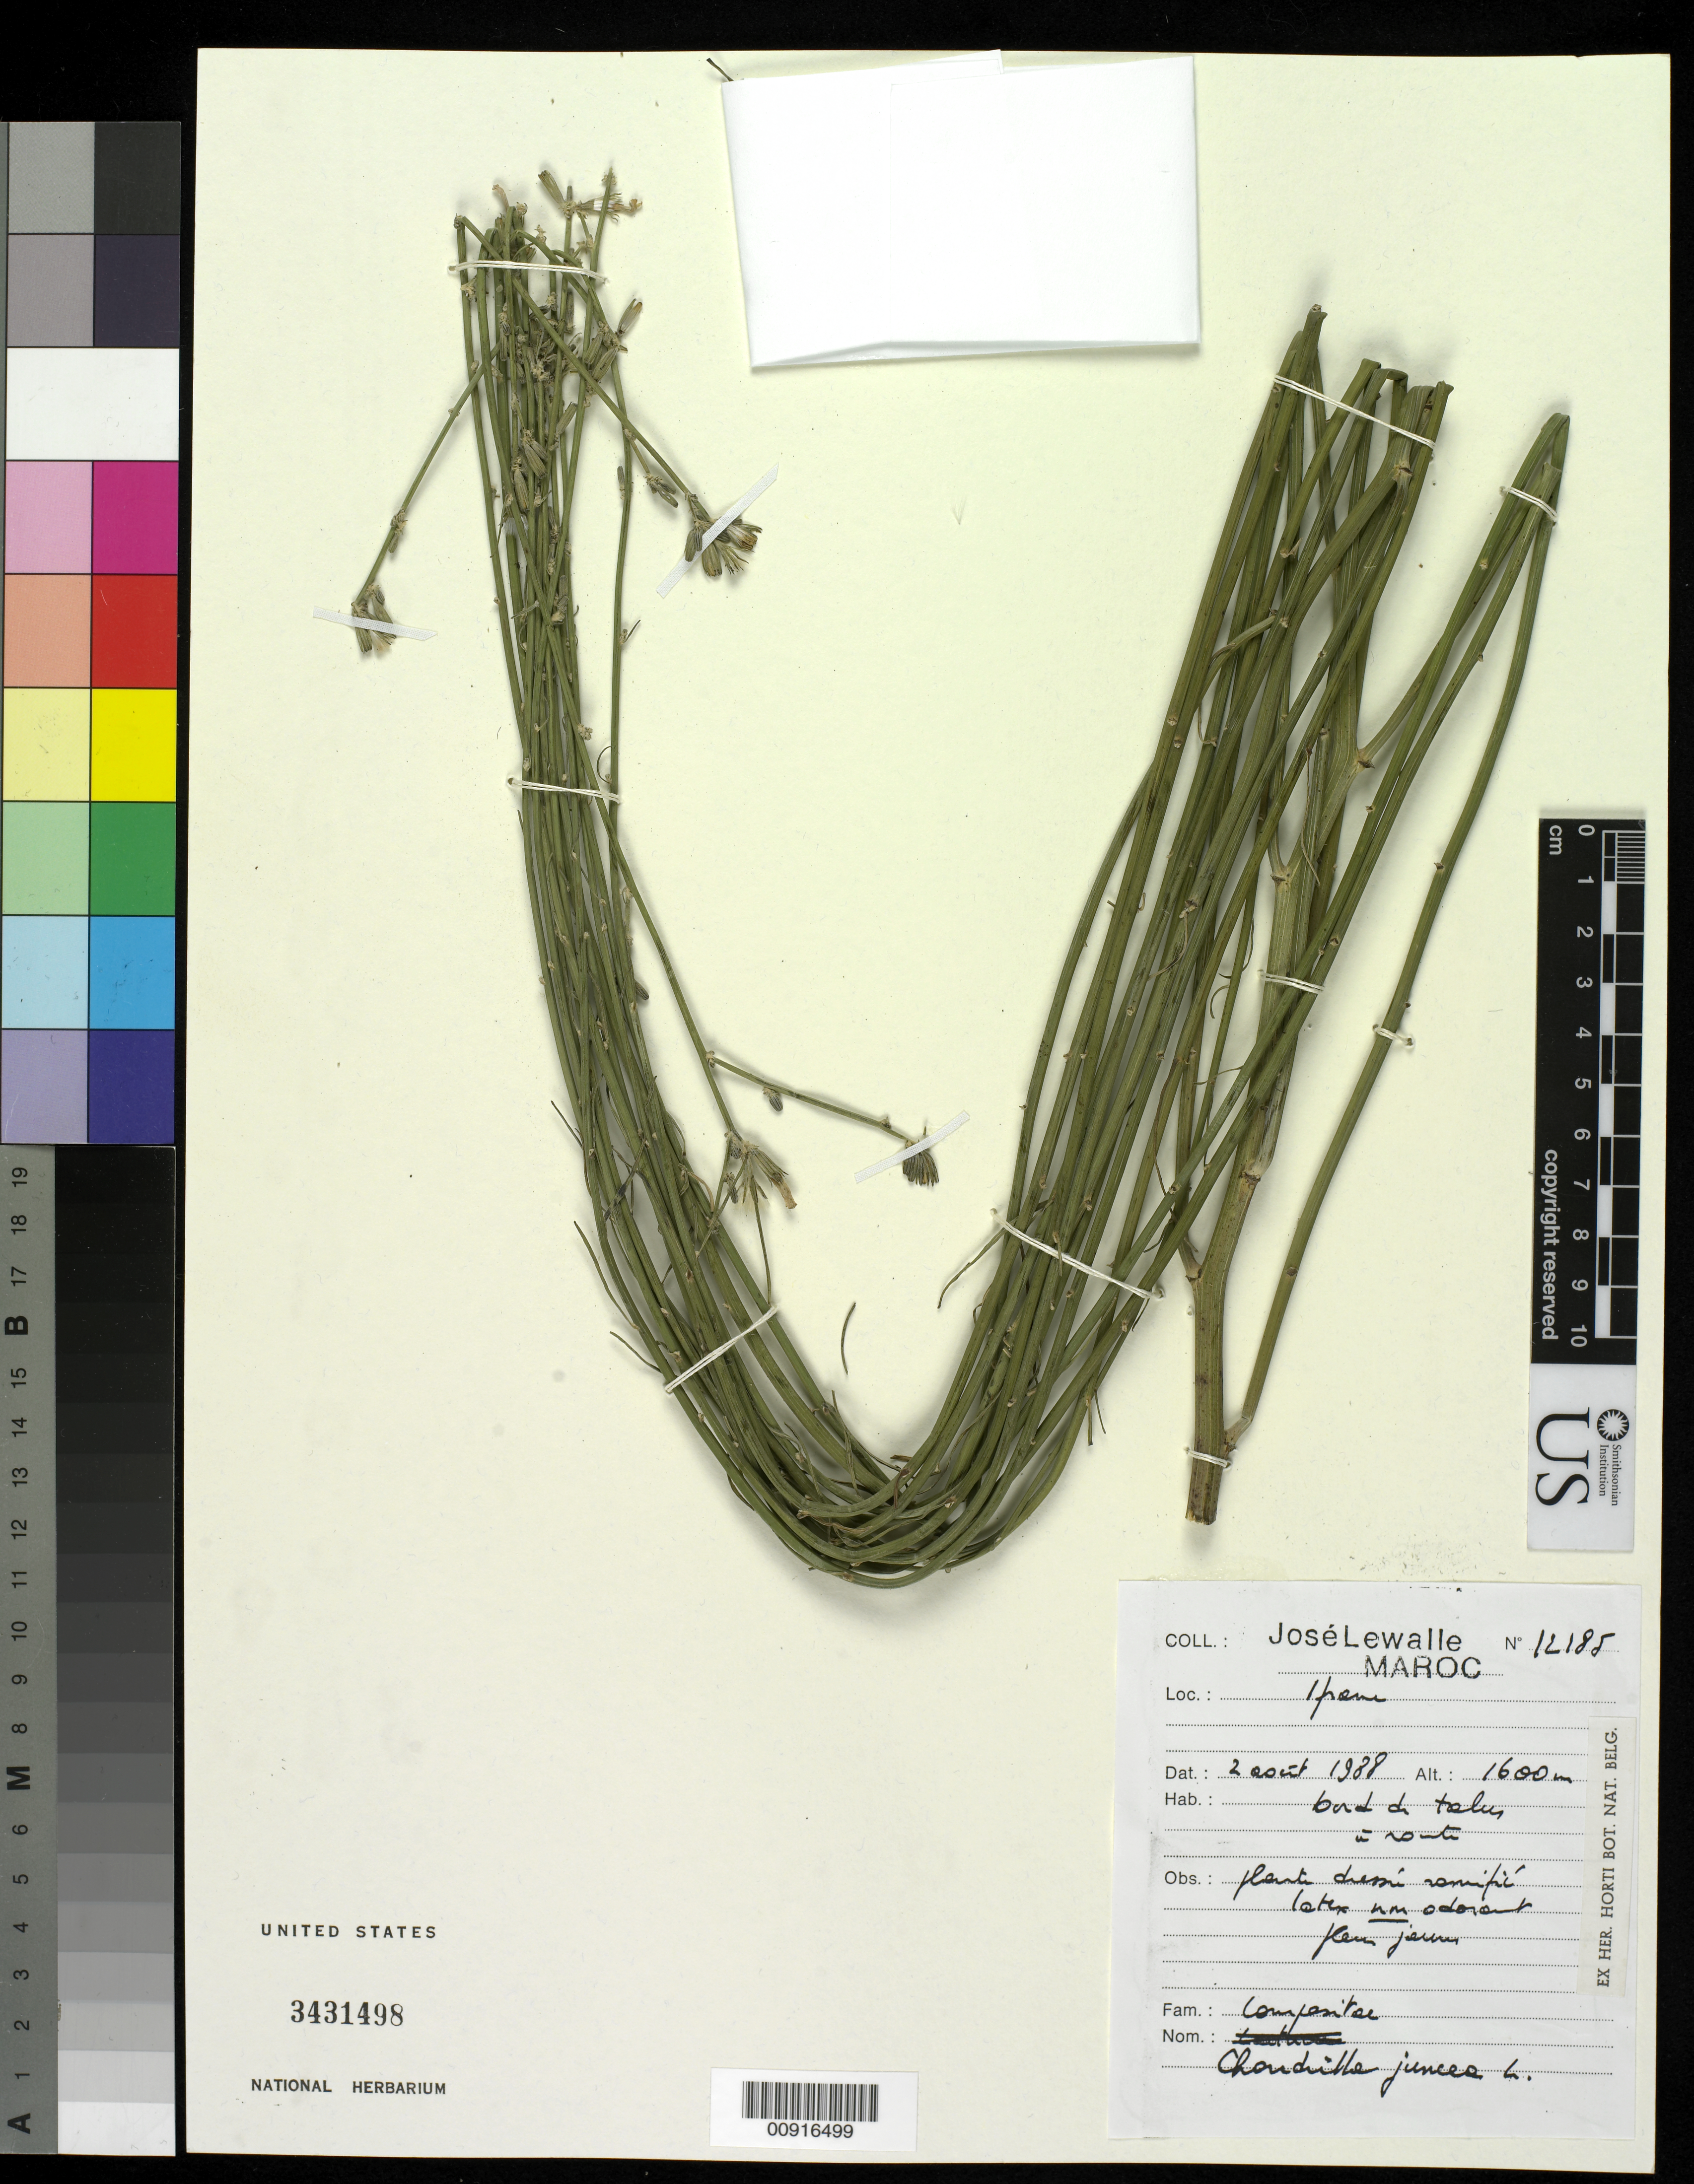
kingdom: Plantae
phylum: Tracheophyta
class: Magnoliopsida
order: Asterales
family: Asteraceae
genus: Chondrilla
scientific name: Chondrilla juncea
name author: L.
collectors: J. Lewalle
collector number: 12185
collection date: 1988-10-02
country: Morocco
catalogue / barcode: US 3431498